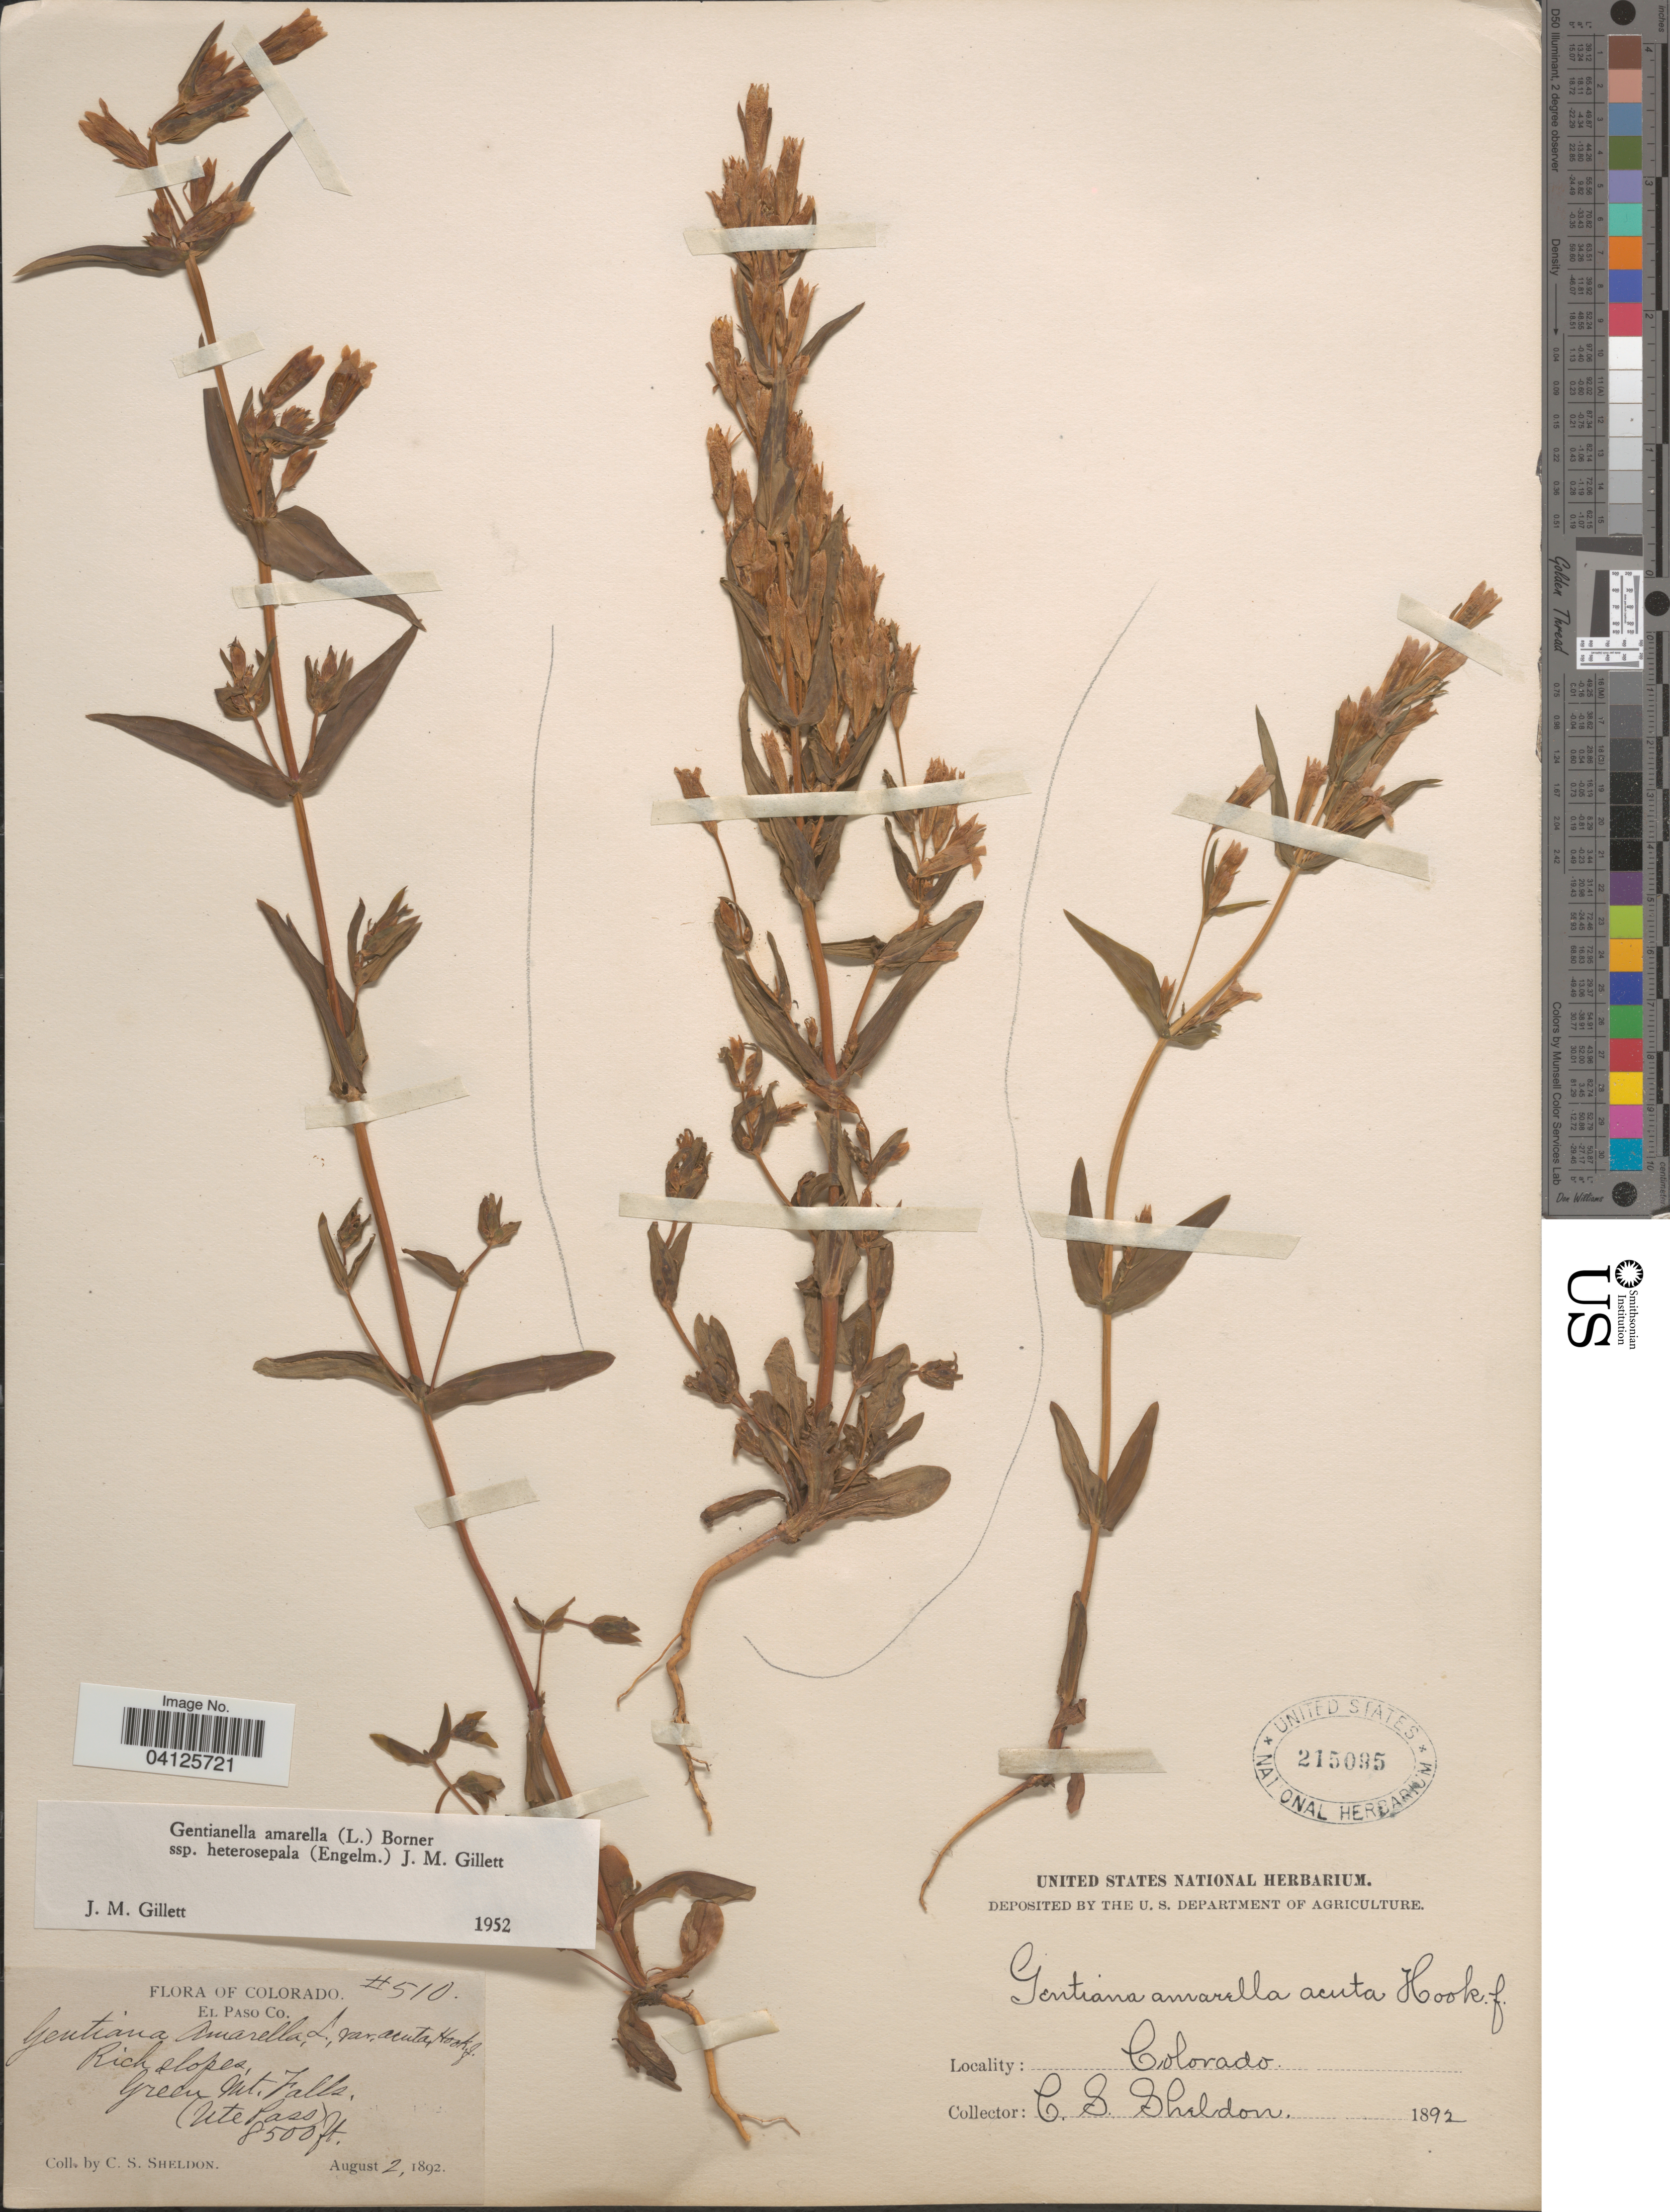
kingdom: Plantae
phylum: Tracheophyta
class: Magnoliopsida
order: Gentianales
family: Gentianaceae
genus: Gentianella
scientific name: Gentianella amarella subsp. heterosepala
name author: (Engelm.) J.M. Gillet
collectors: C. S. Sheldon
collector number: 510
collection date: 1892-08-02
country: United States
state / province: Colorado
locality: El Paso Co. Green Mt. Falls. (Ute Pass).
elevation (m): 2591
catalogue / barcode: US 215095